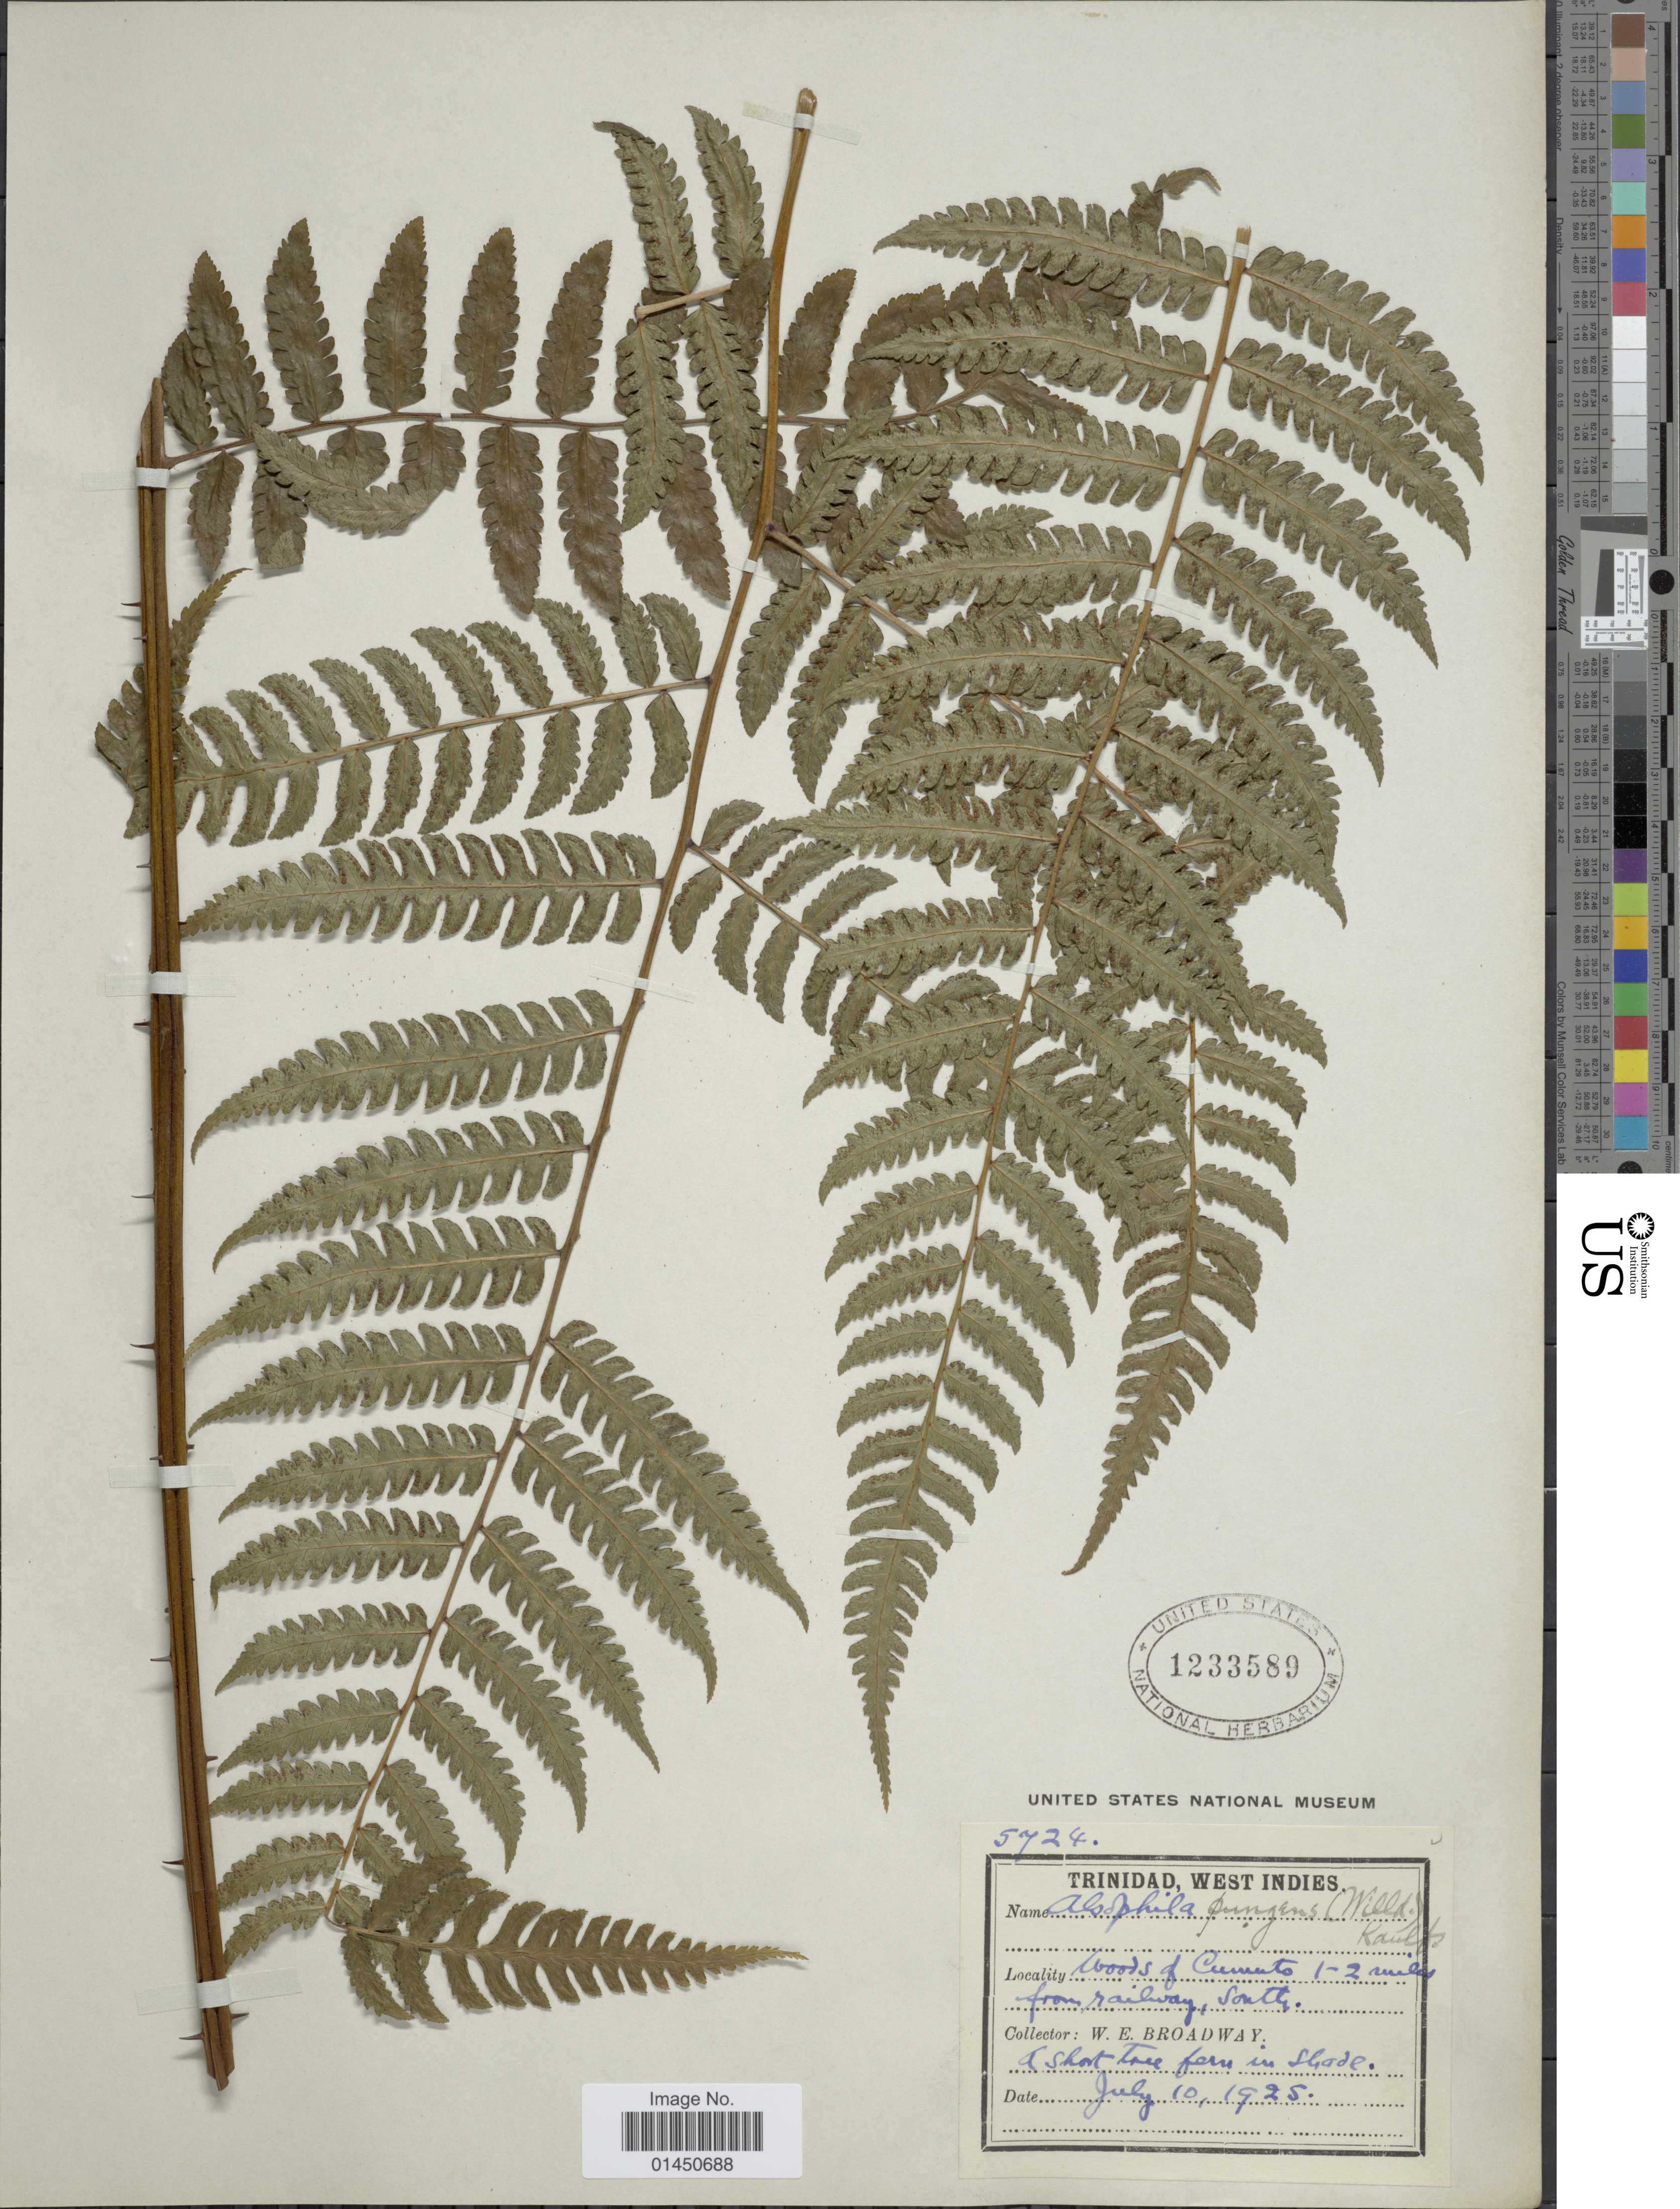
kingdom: Plantae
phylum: Tracheophyta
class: Polypodiopsida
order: Cyatheales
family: Cyatheaceae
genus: Cyathea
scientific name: Cyathea pungens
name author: (Willd.) Domin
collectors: W. E. Broadway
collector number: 5724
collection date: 1925-07-10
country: Trinidad and Tobago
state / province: Trinidad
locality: Woods of Cumuto. 1-2 miles from railway, South.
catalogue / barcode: US 1233589